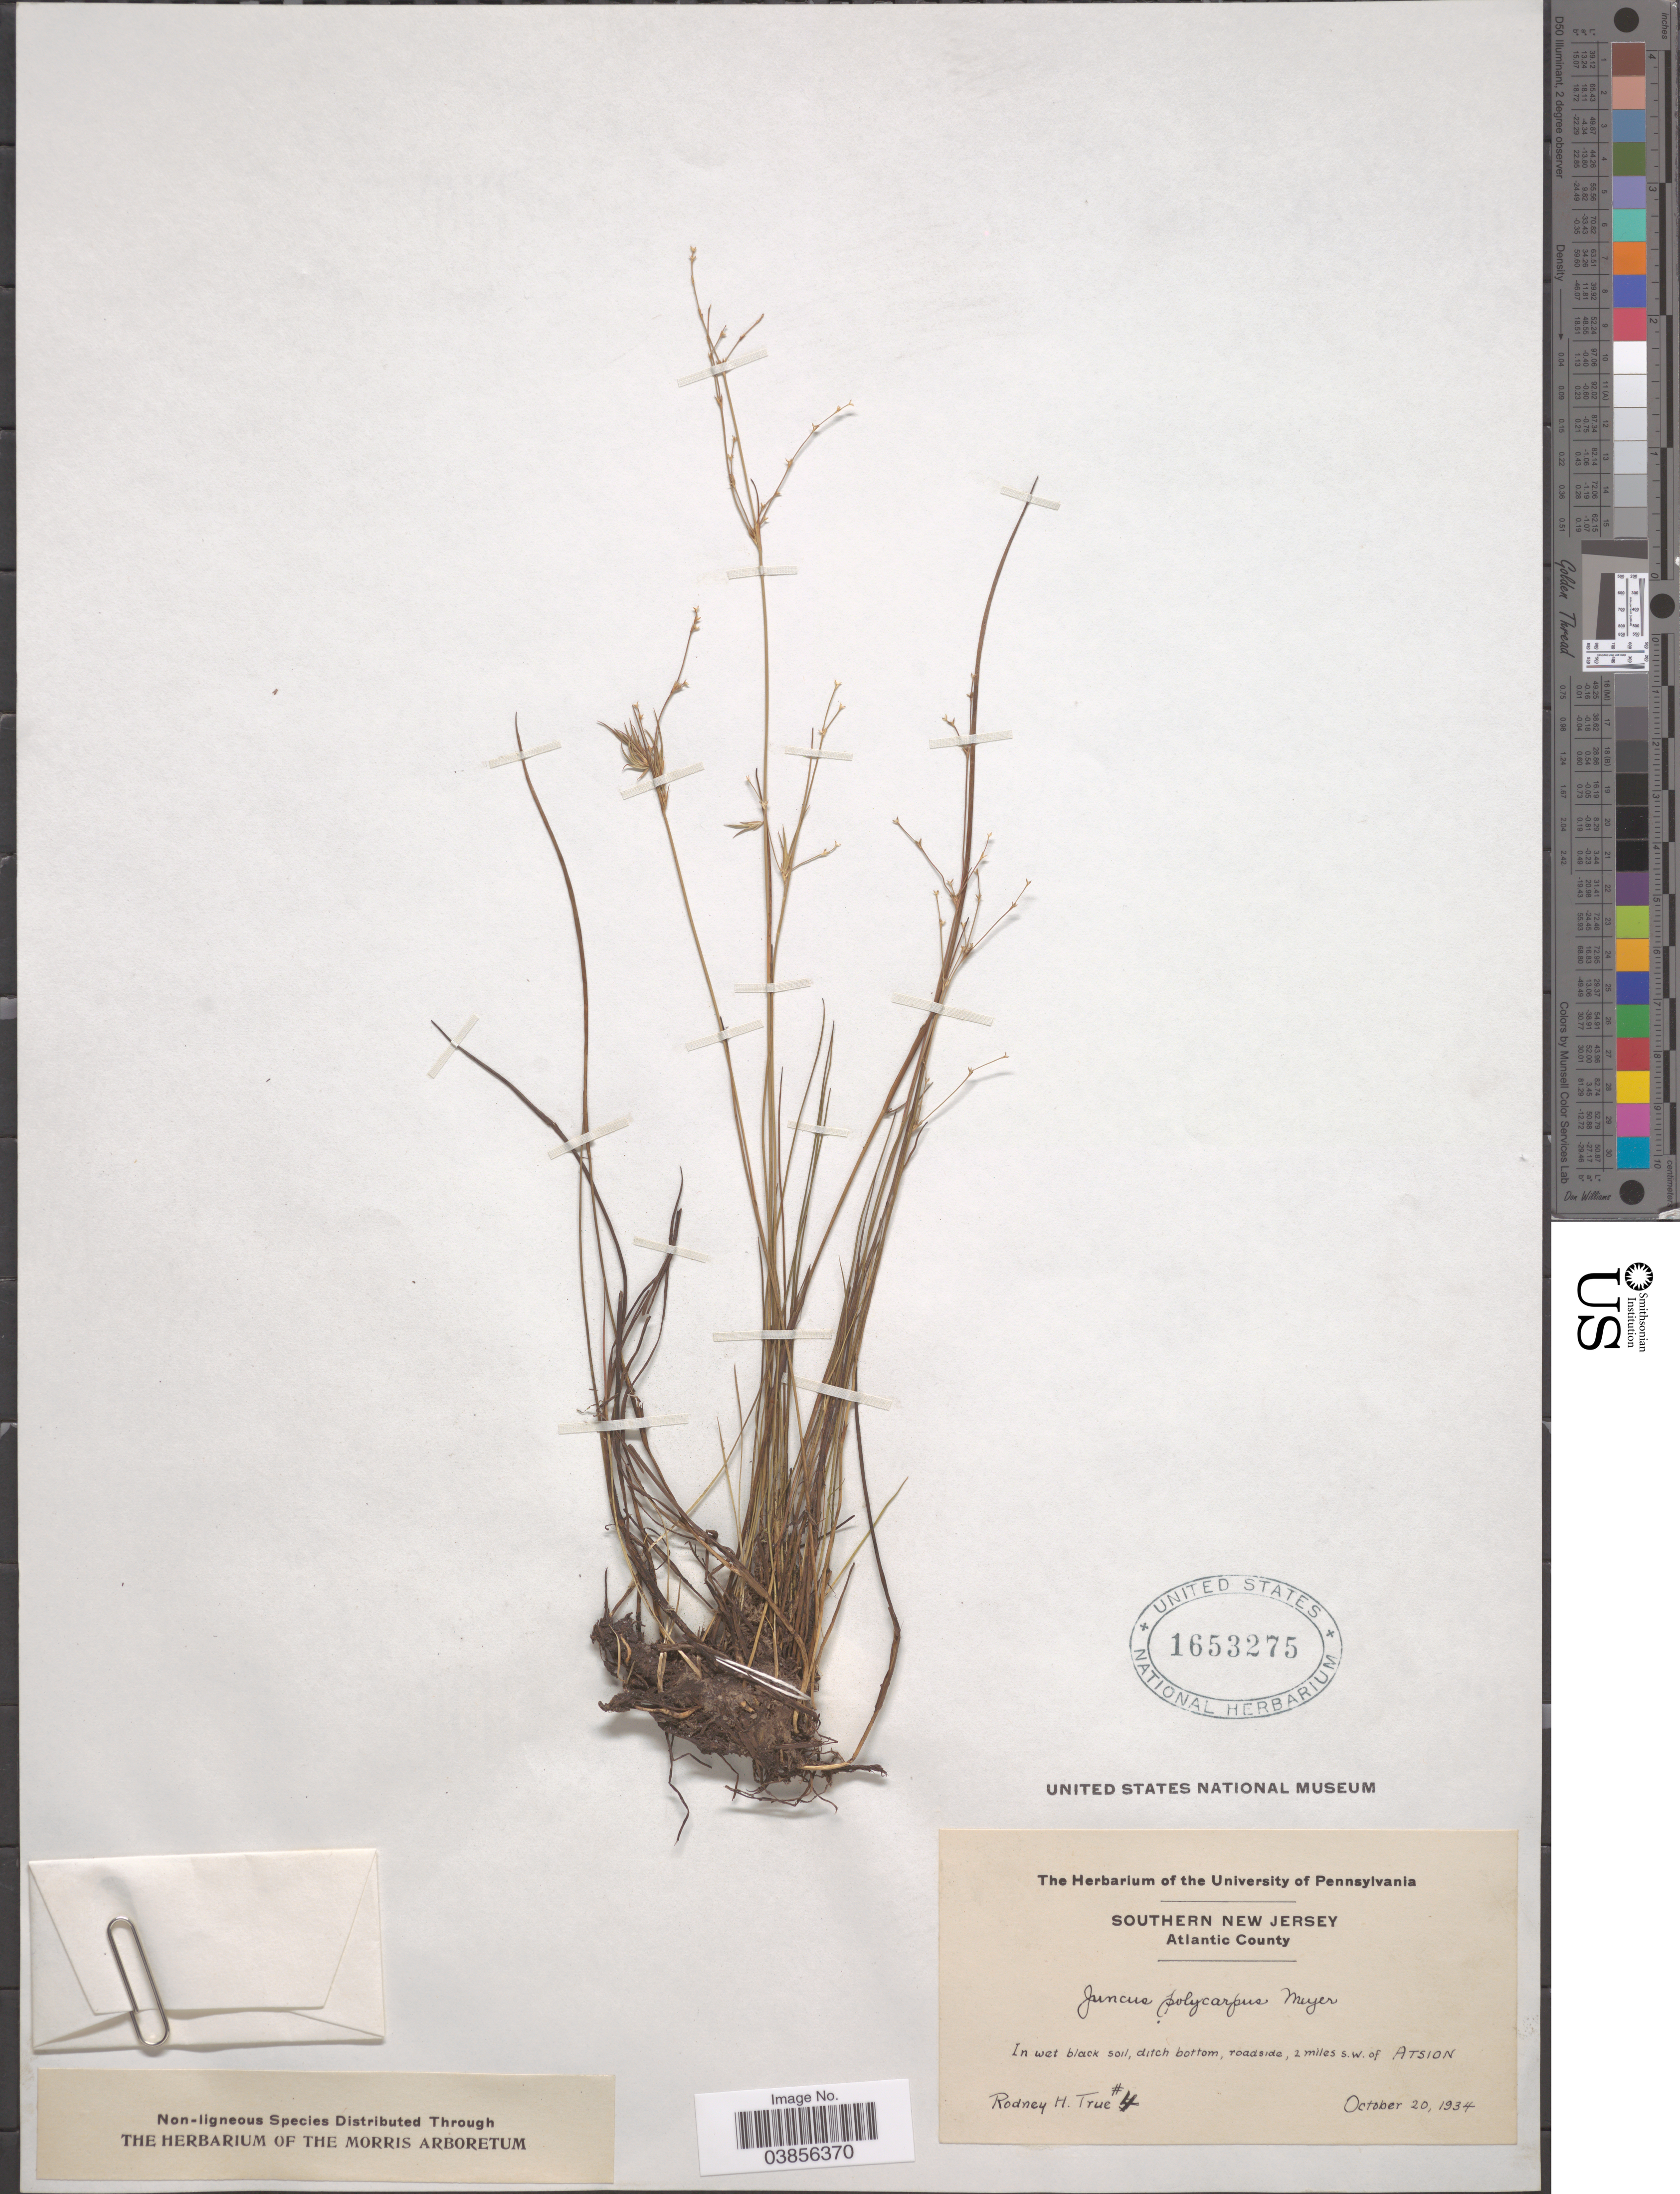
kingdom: Plantae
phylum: Tracheophyta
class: Liliopsida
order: Poales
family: Juncaceae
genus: Juncus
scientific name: Juncus polycarpus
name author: Mey.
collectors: R. H. True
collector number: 4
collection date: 1934-10-20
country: United States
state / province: New Jersey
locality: Southern New Jersey. Atlantic County. 2 miles s.w. of Atsion.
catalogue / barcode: US 1653275